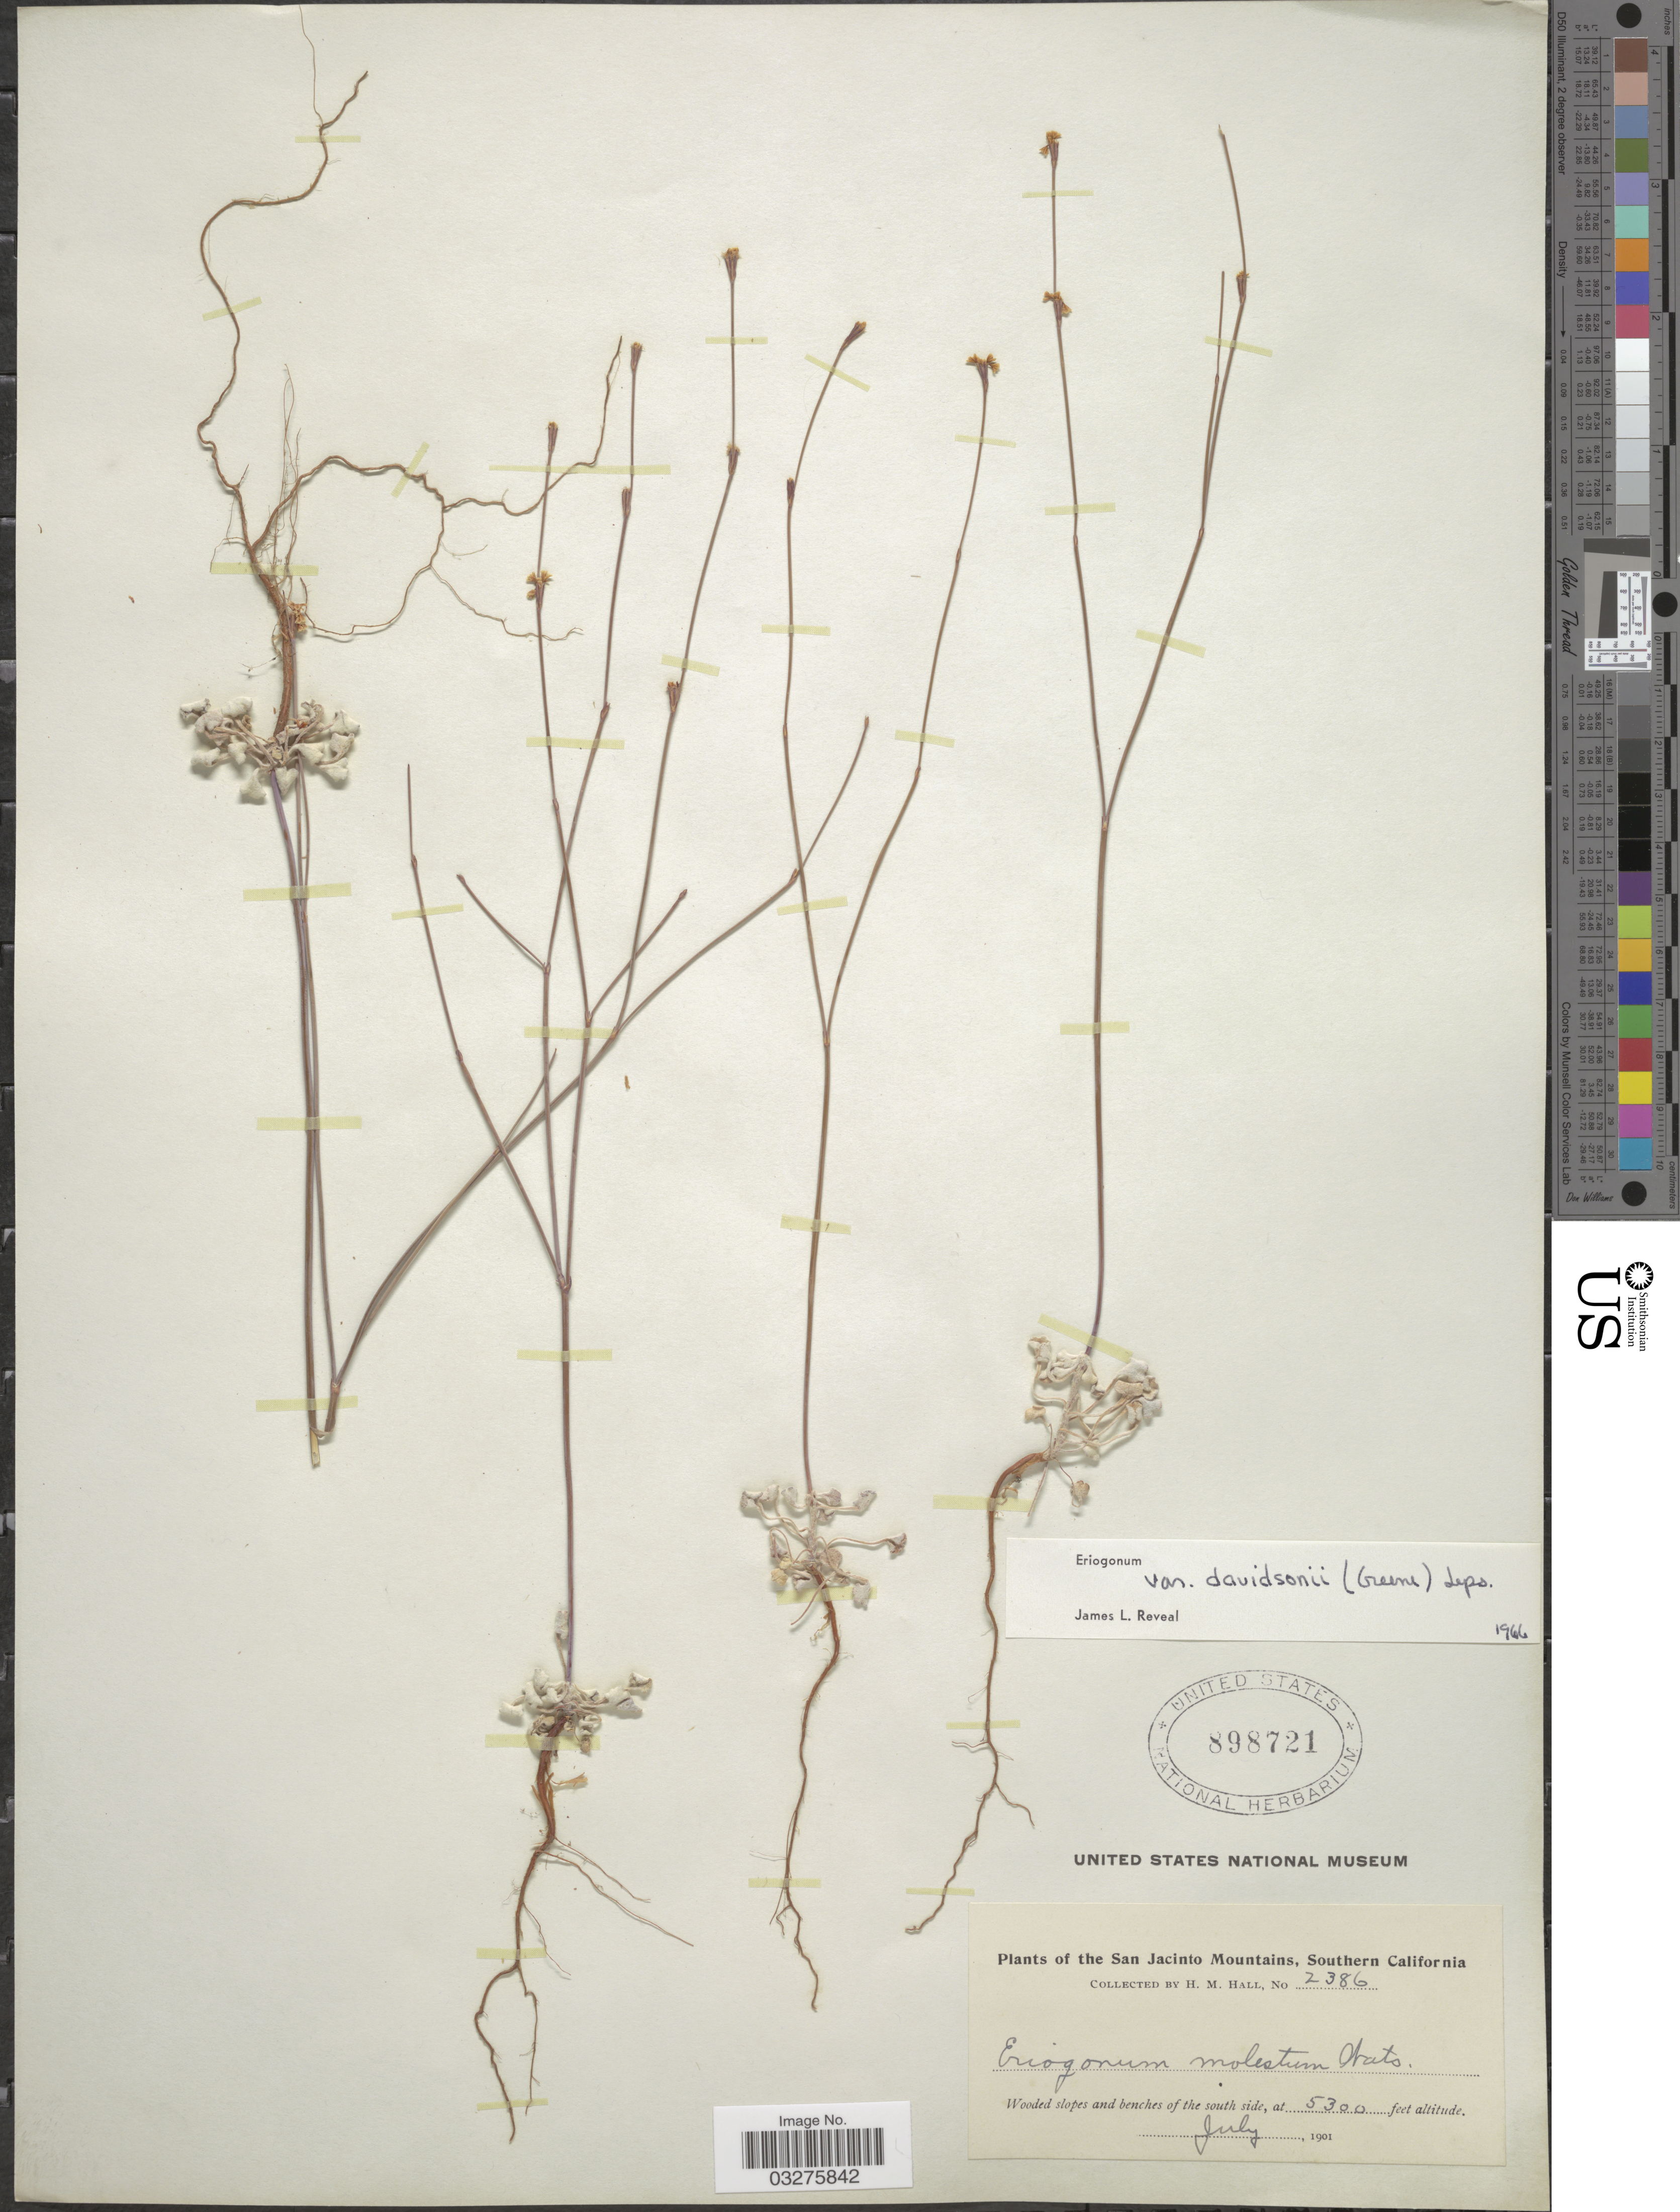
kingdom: Plantae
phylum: Tracheophyta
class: Magnoliopsida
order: Caryophyllales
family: Polygonaceae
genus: Eriogonum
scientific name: Eriogonum davidsonii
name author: Greene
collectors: H. M. Hall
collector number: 2386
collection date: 1901-07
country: United States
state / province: California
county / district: Riverside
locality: San Jacinto Mountains, Southern California. Wooded slopes and benches of the south side.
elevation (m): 1615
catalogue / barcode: US 898721